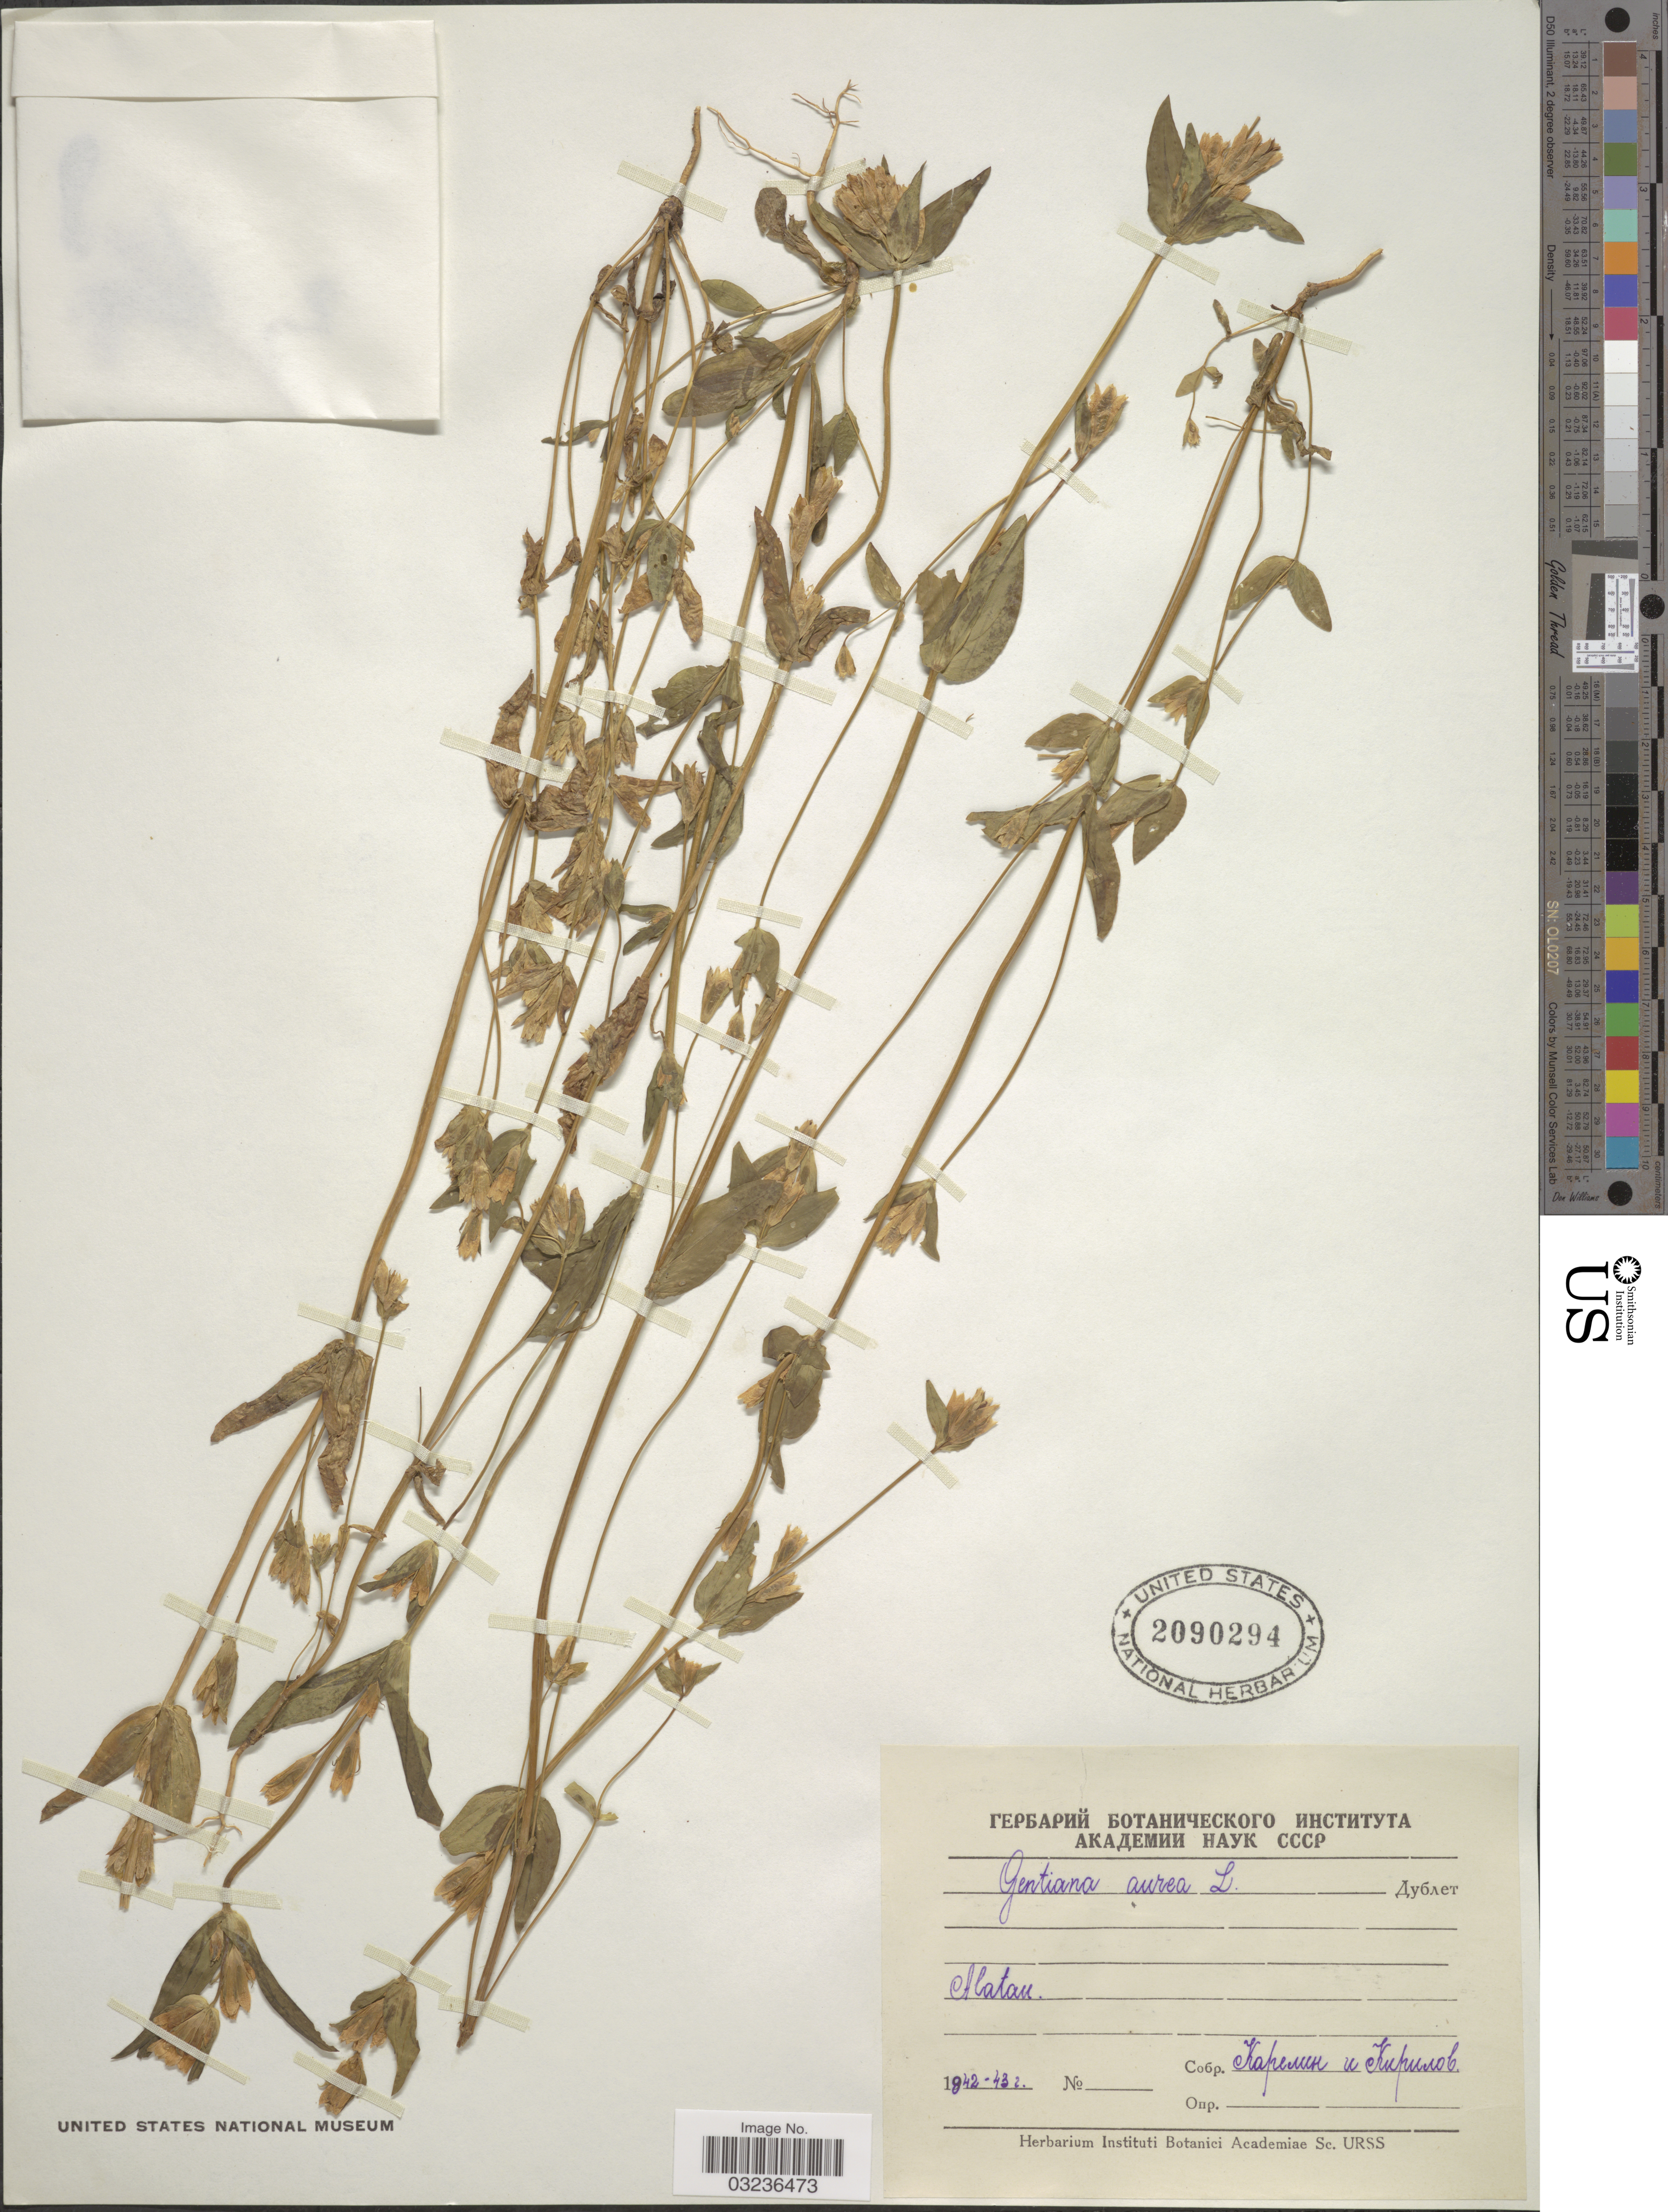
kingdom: Plantae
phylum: Tracheophyta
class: Magnoliopsida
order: Gentianales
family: Gentianaceae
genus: Gentiana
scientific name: Gentiana aurea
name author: L.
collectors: Karelin & Kiriloff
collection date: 1942/1943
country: Russian Federation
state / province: Altai Republic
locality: Alatau.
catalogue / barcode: US 2090294